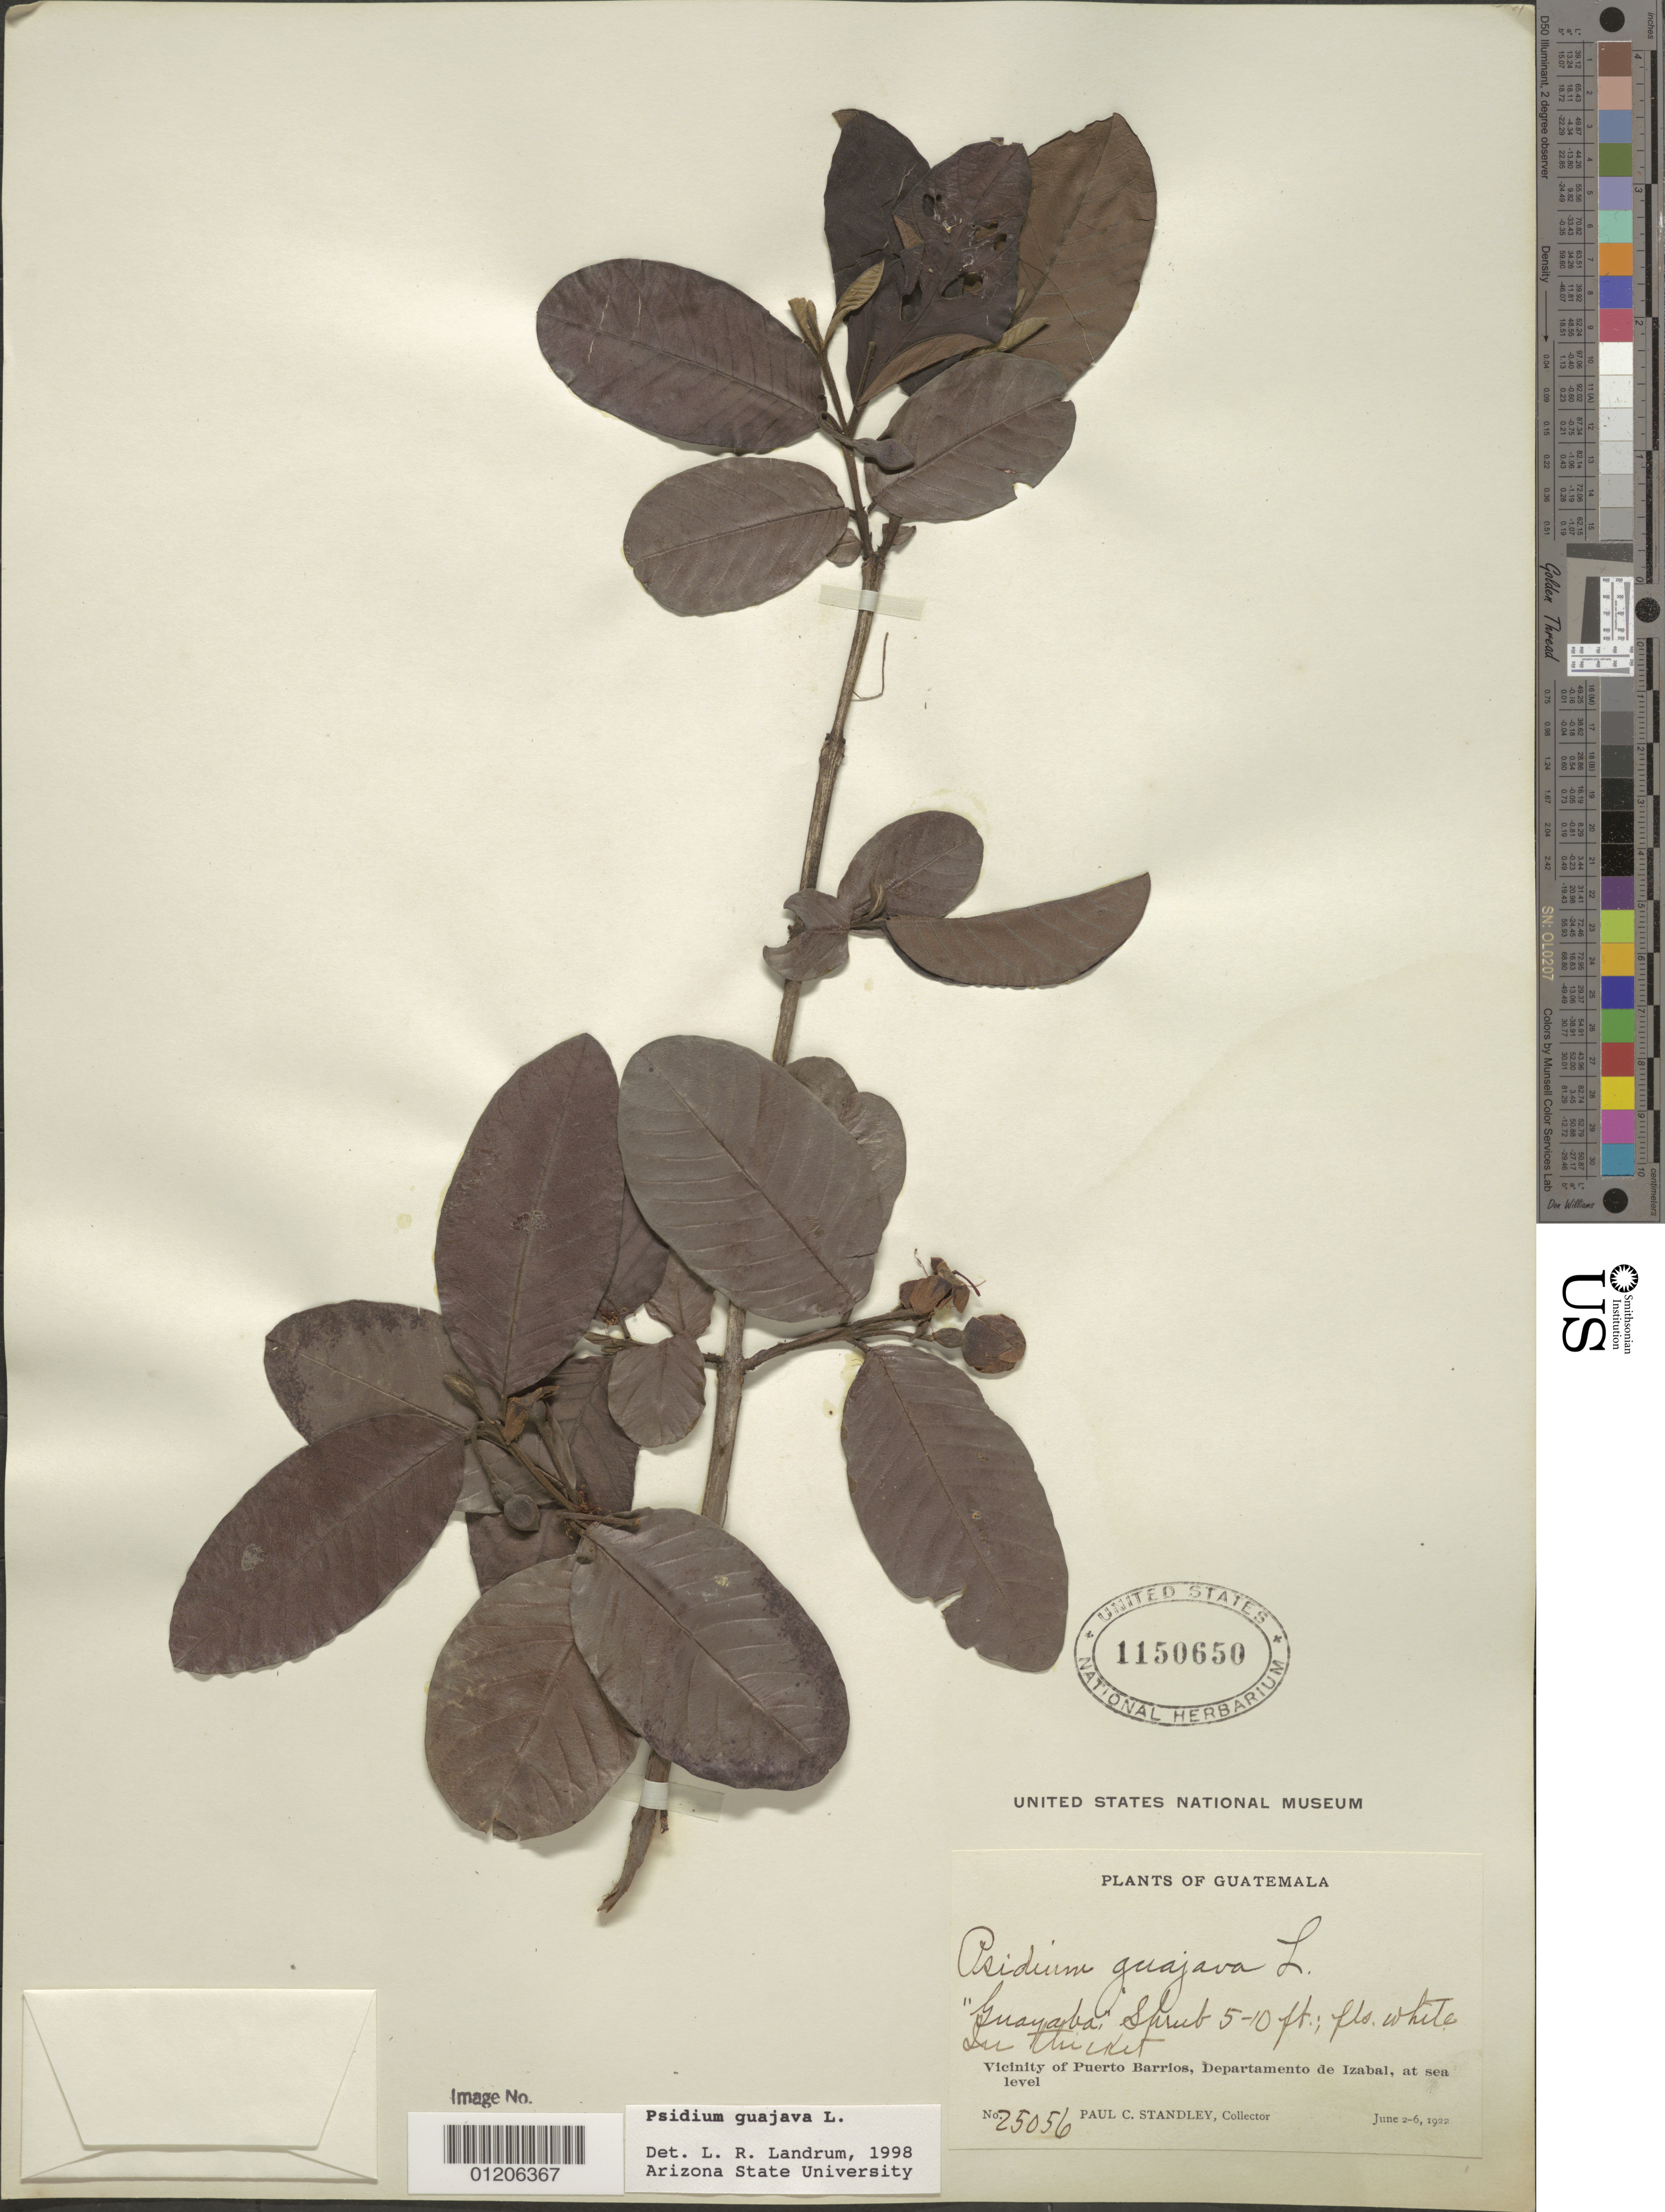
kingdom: Plantae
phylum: Tracheophyta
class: Magnoliopsida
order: Myrtales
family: Myrtaceae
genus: Psidium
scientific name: Psidium guajava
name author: L.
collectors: P. C. Standley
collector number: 25056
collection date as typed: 02 Jun 1922 to 06 Jun 1922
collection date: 1922-06-02/1922-06-06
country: Guatemala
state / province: Izabal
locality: Vicinity of Puerto Barrios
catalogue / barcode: US 1150650